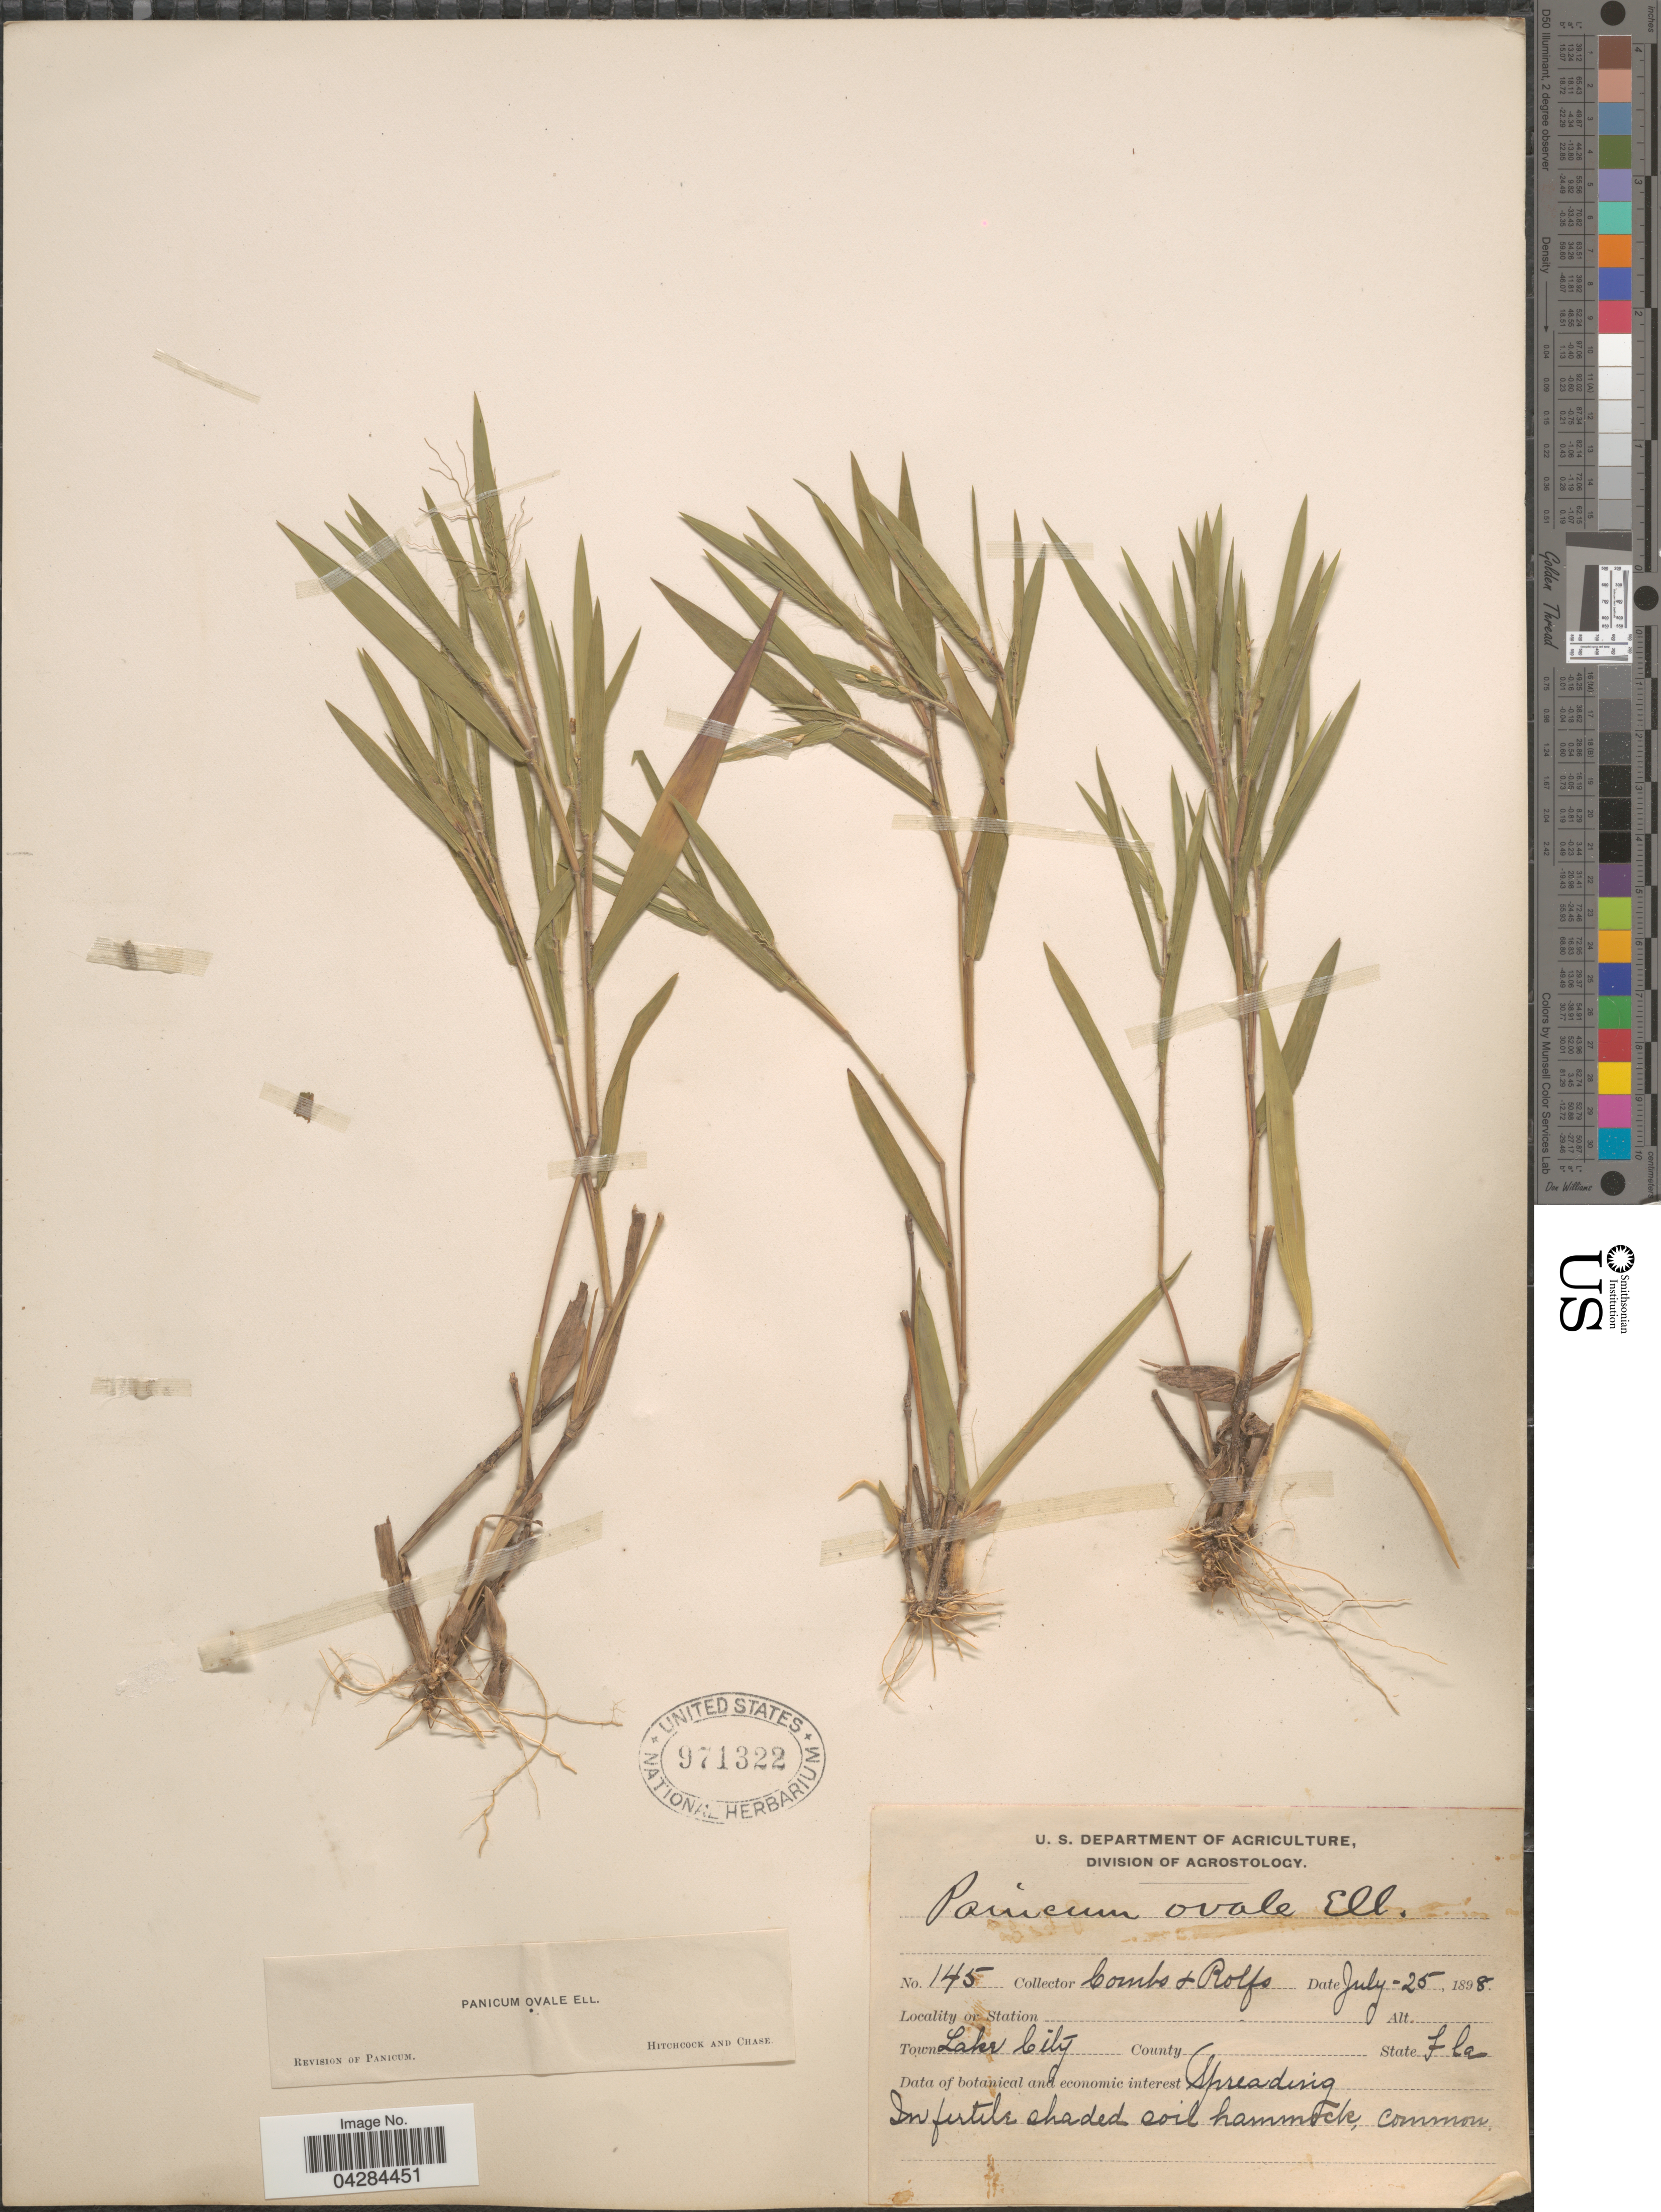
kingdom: Plantae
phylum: Tracheophyta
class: Liliopsida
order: Poales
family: Poaceae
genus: Dichanthelium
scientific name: Dichanthelium ovale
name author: (Elliott) Gould & C.A. Clark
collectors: -. Combs & Rolfs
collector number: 145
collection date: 1898-07-25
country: United States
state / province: Florida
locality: Town Lake City.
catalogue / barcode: US 971322